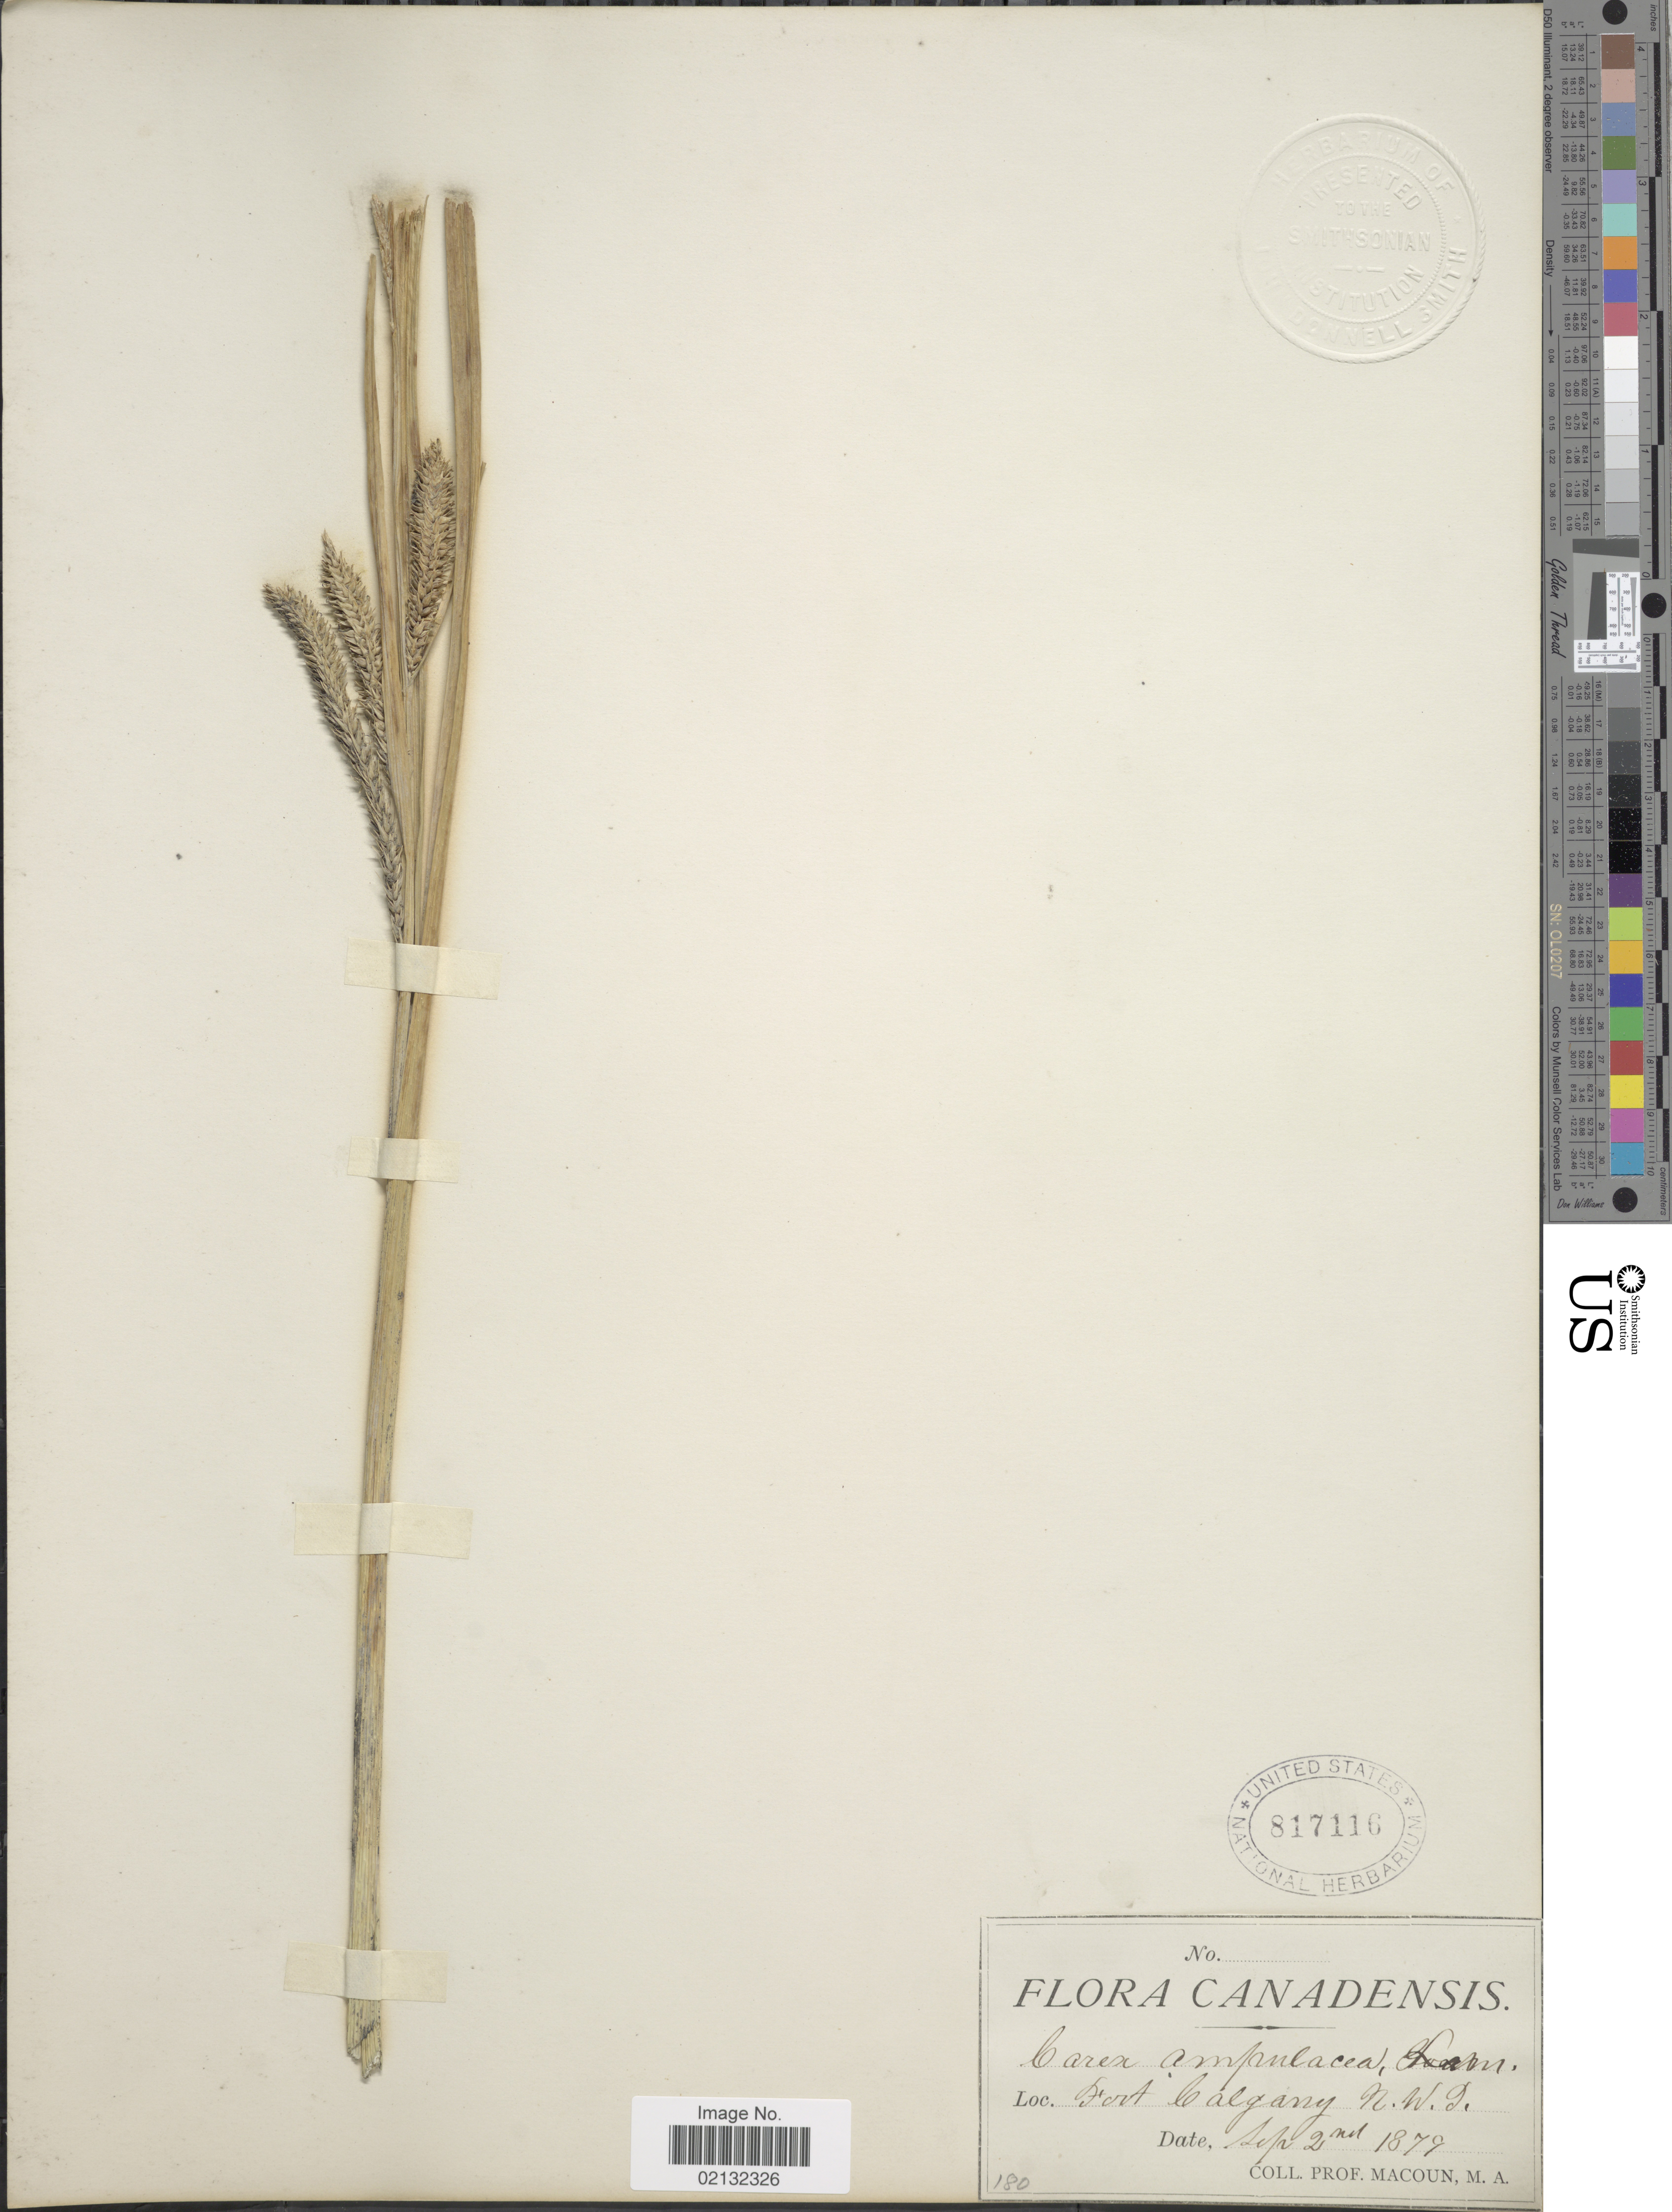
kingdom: Plantae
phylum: Tracheophyta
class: Liliopsida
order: Poales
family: Cyperaceae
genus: Carex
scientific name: Carex rostrata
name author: Stokes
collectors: M. Macoun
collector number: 180?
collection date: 1879-09-02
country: Canada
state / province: Northwest Territories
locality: Foot Calgang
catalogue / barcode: US 817116